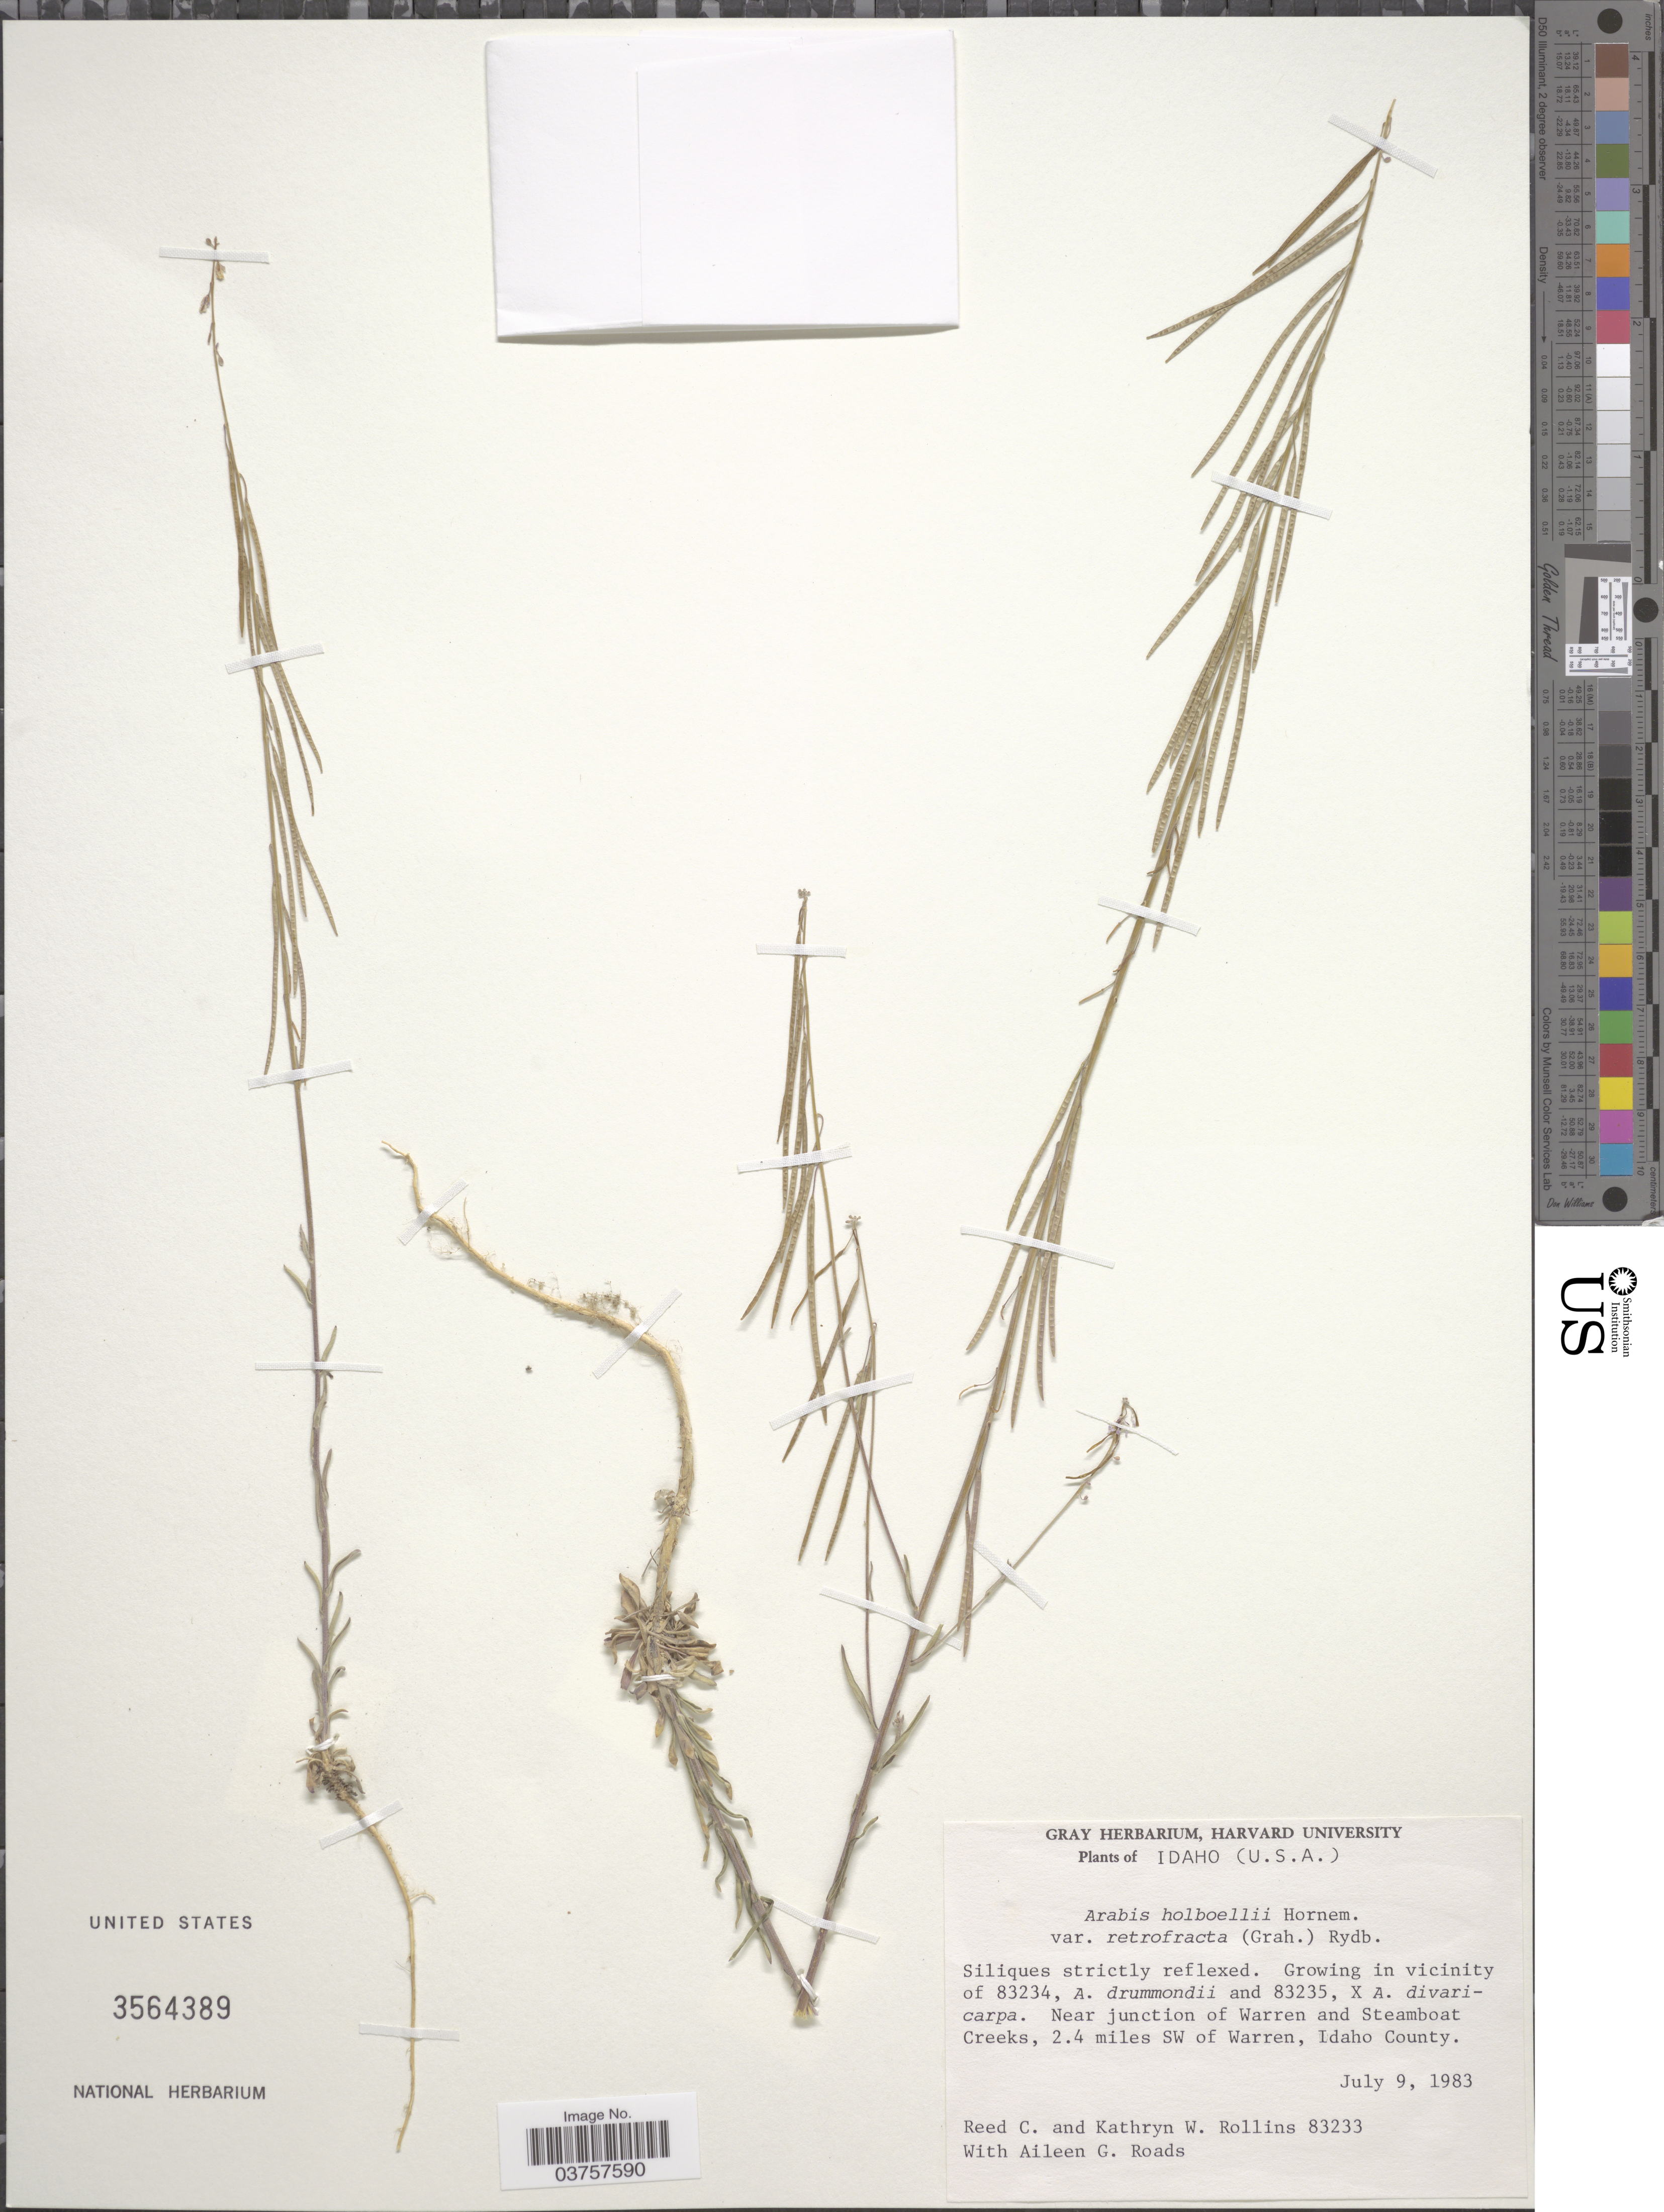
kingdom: Plantae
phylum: Tracheophyta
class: Magnoliopsida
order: Brassicales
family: Brassicaceae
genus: Arabis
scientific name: Arabis holboellii var. retrofracta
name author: Rydb.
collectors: R. C. Rollins, K. W. Rollins & A. Roads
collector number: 83233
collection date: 1983-07-09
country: United States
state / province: Idaho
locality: Near junction of Warren and Steamboat Creeks, 2.4 miles SW of Warren, Idaho County.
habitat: near junction and creek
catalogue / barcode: US 3564389